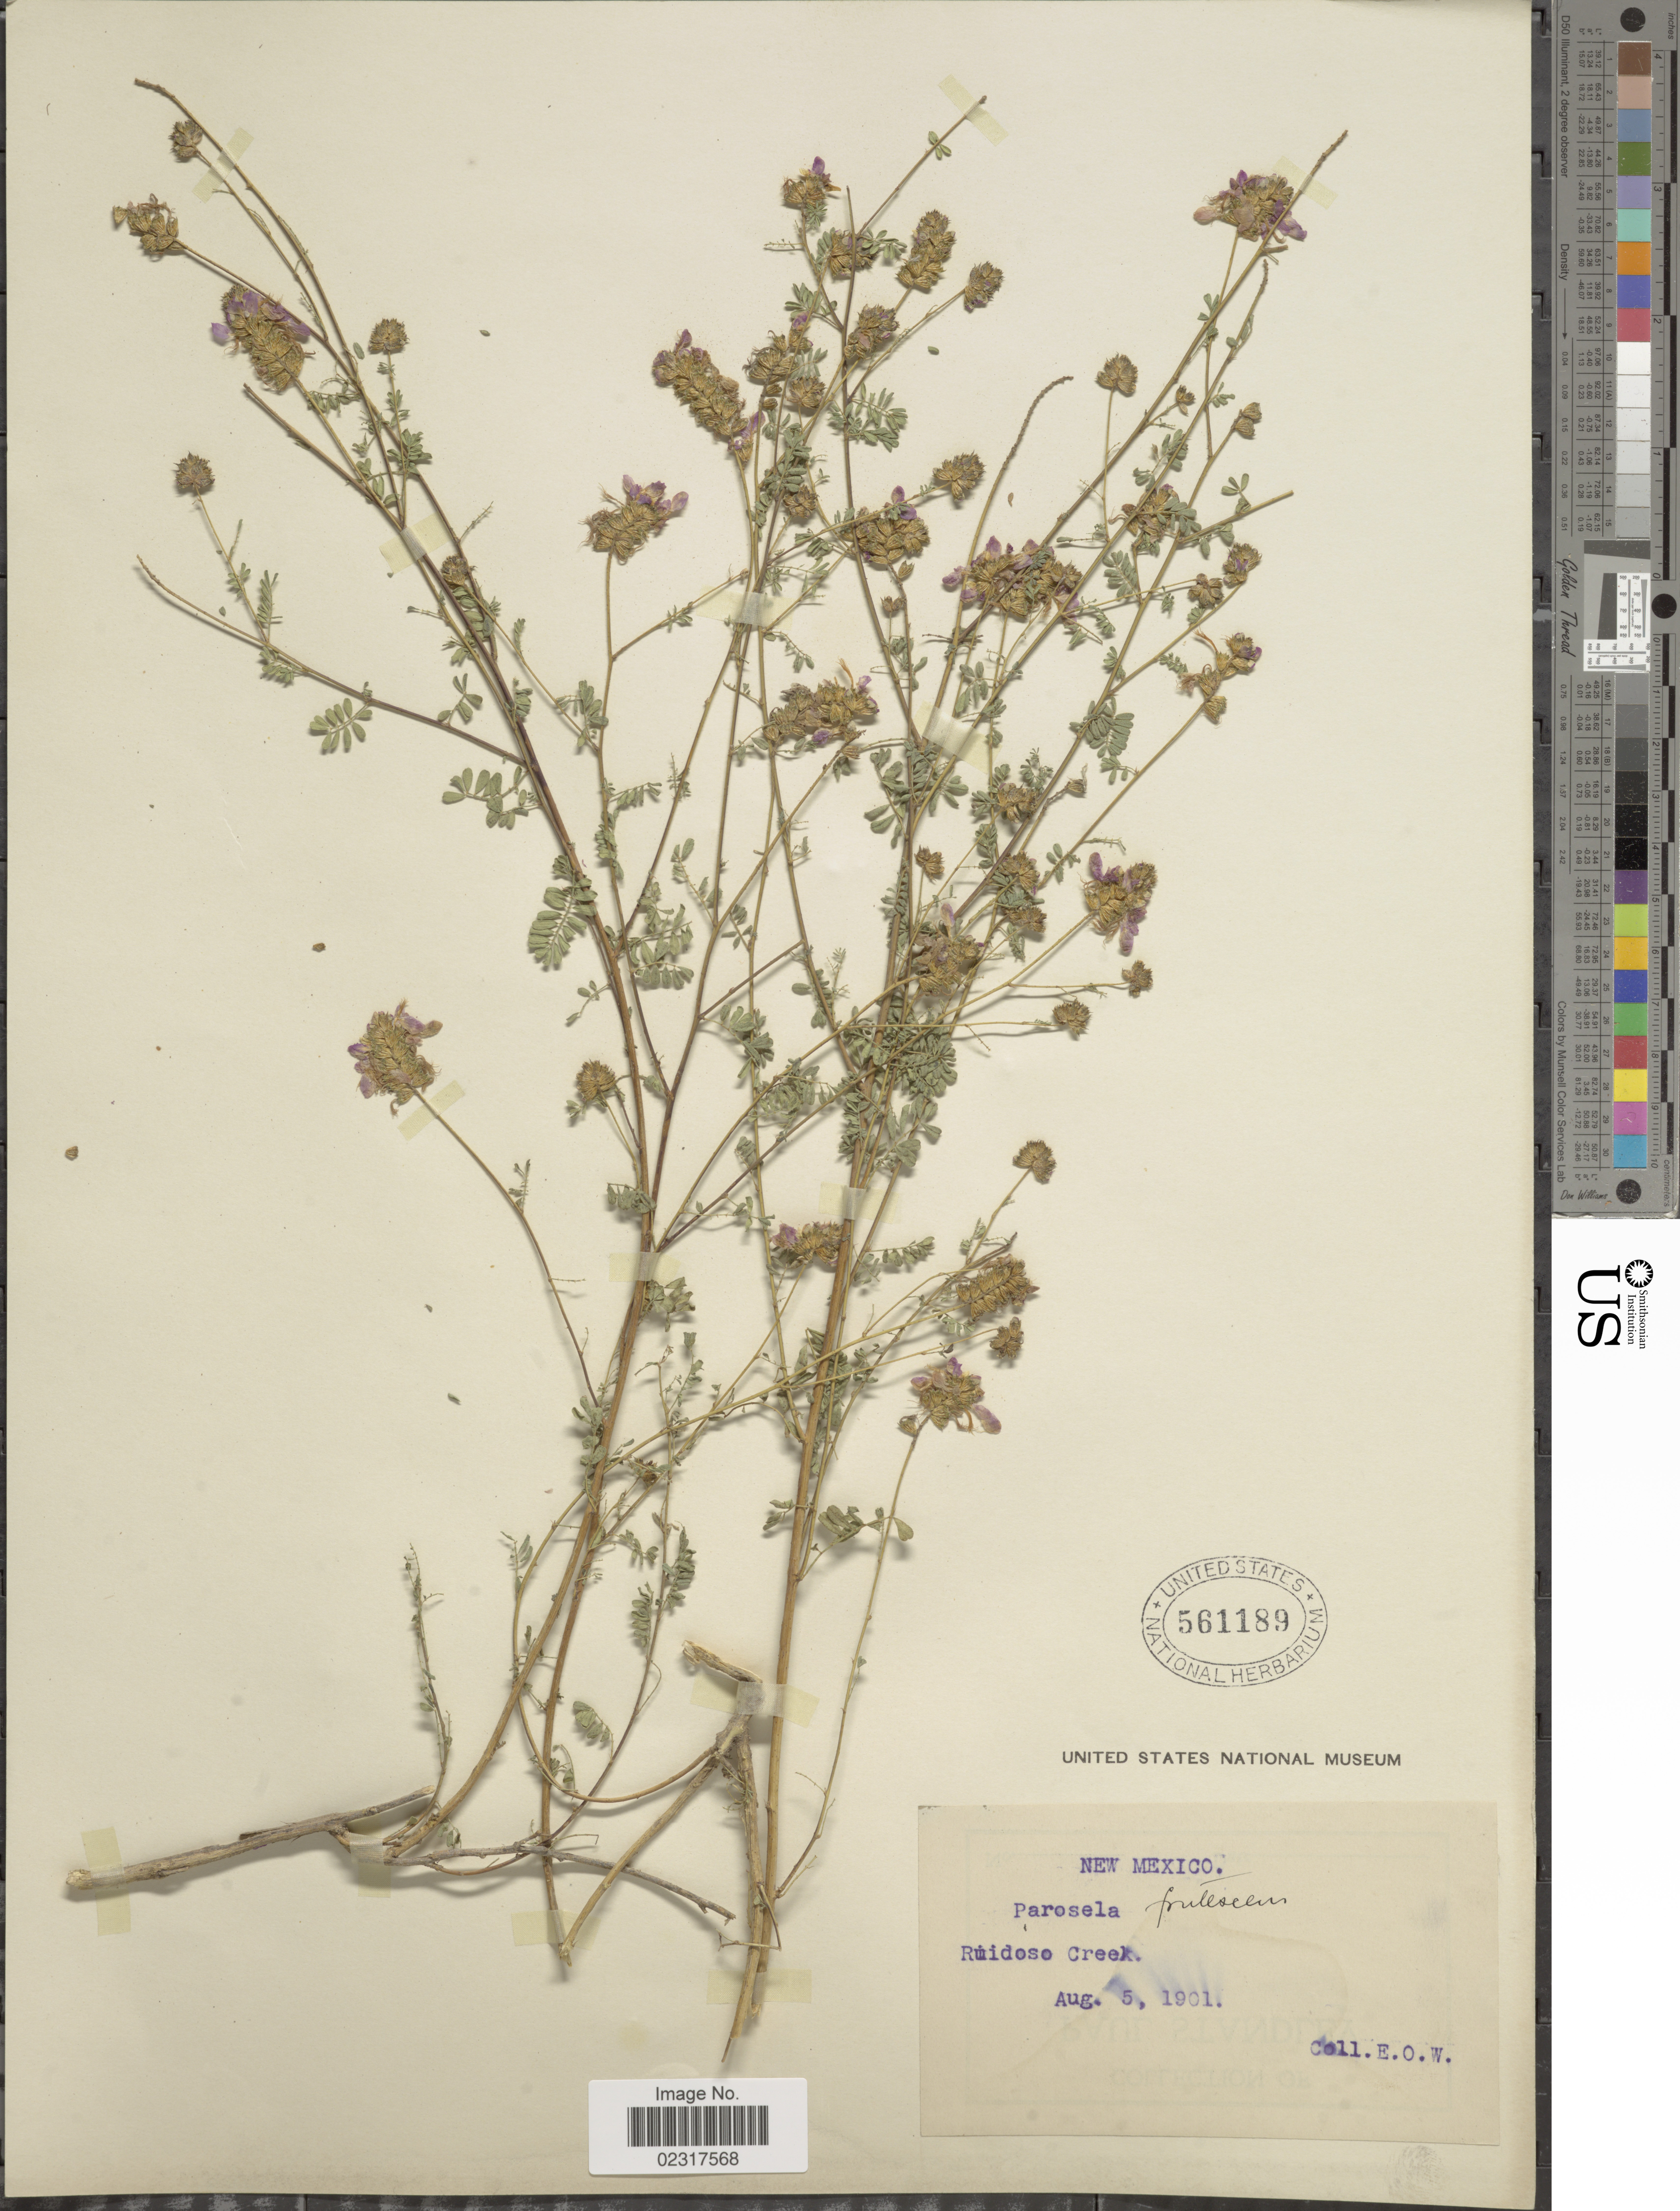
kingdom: Plantae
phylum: Tracheophyta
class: Magnoliopsida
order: Fabales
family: Fabaceae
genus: Dalea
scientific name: Dalea frutescens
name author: A. Gray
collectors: E. O. W.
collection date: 1901-08-05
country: United States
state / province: New Mexico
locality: Ruidoso Creek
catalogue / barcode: US 561189